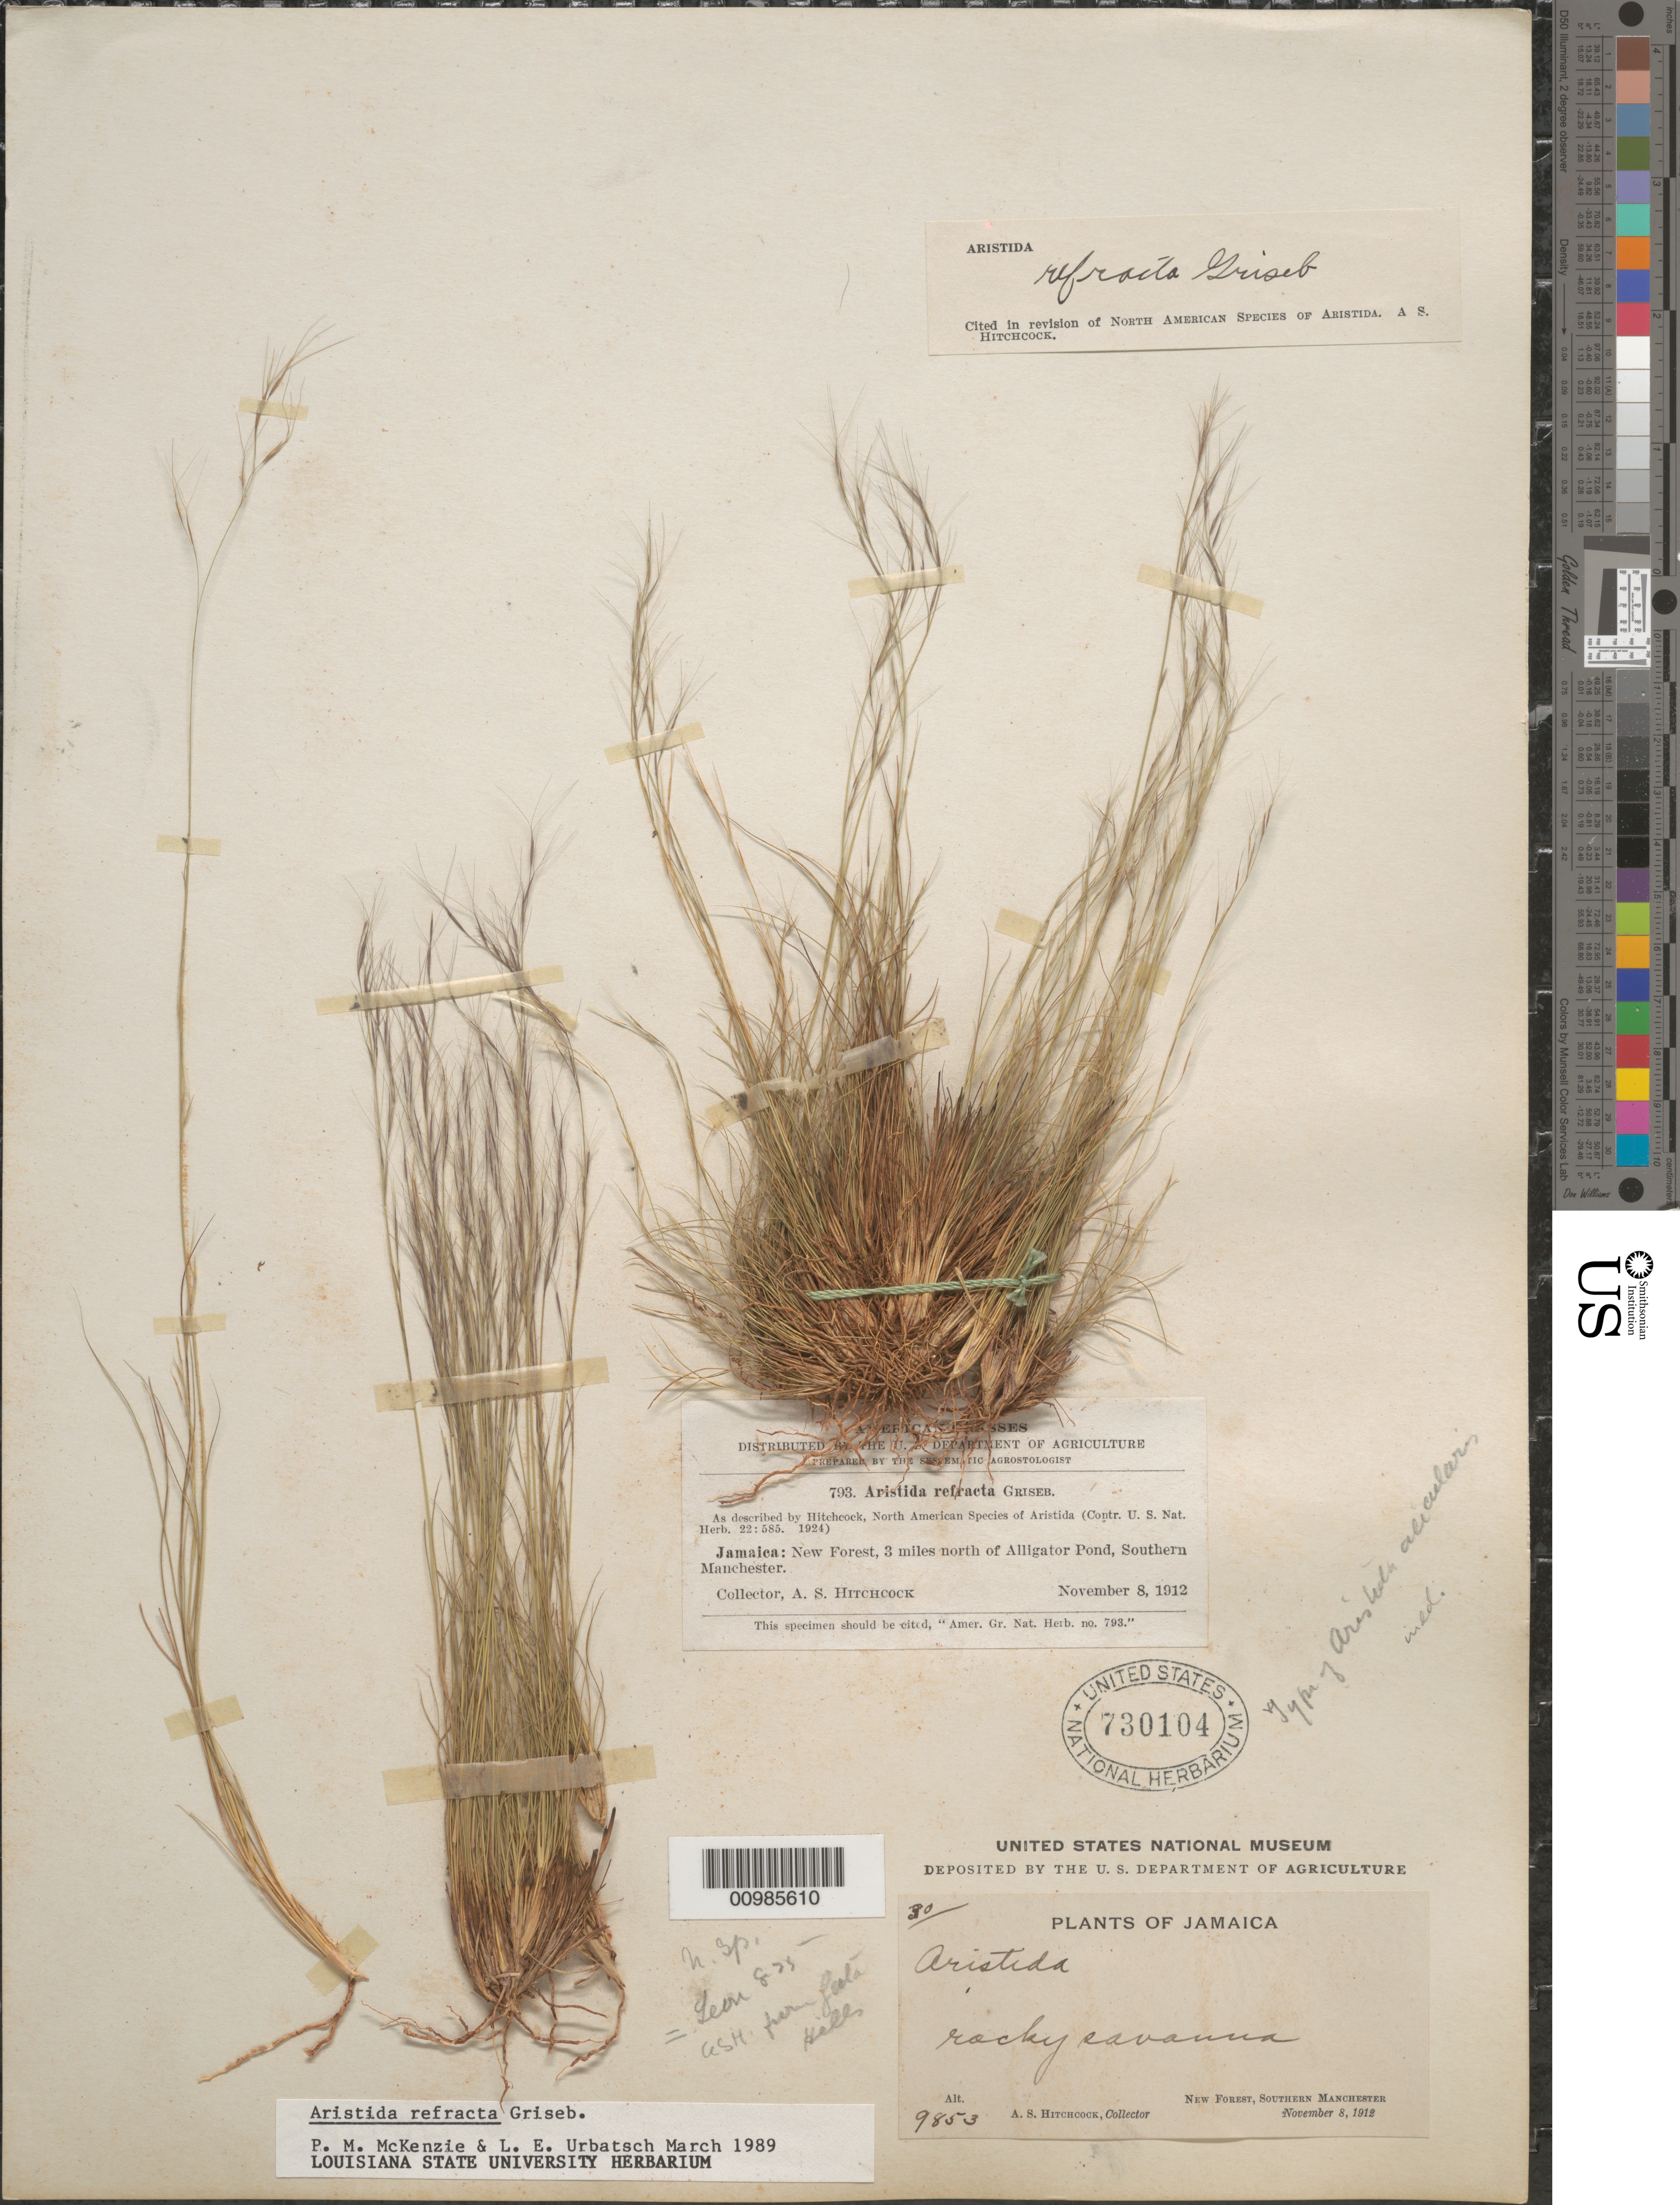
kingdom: Plantae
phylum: Tracheophyta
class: Liliopsida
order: Poales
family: Poaceae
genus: Aristida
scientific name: Aristida refracta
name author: Griseb.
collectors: A. S. Hitchcock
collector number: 9853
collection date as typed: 08 Nov 1912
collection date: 1912-11-08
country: Jamaica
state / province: Manchester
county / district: Bath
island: Jamaica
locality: New Forest, 3 miles north of Alligator Pond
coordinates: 0 N, 0 E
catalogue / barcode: US 730104